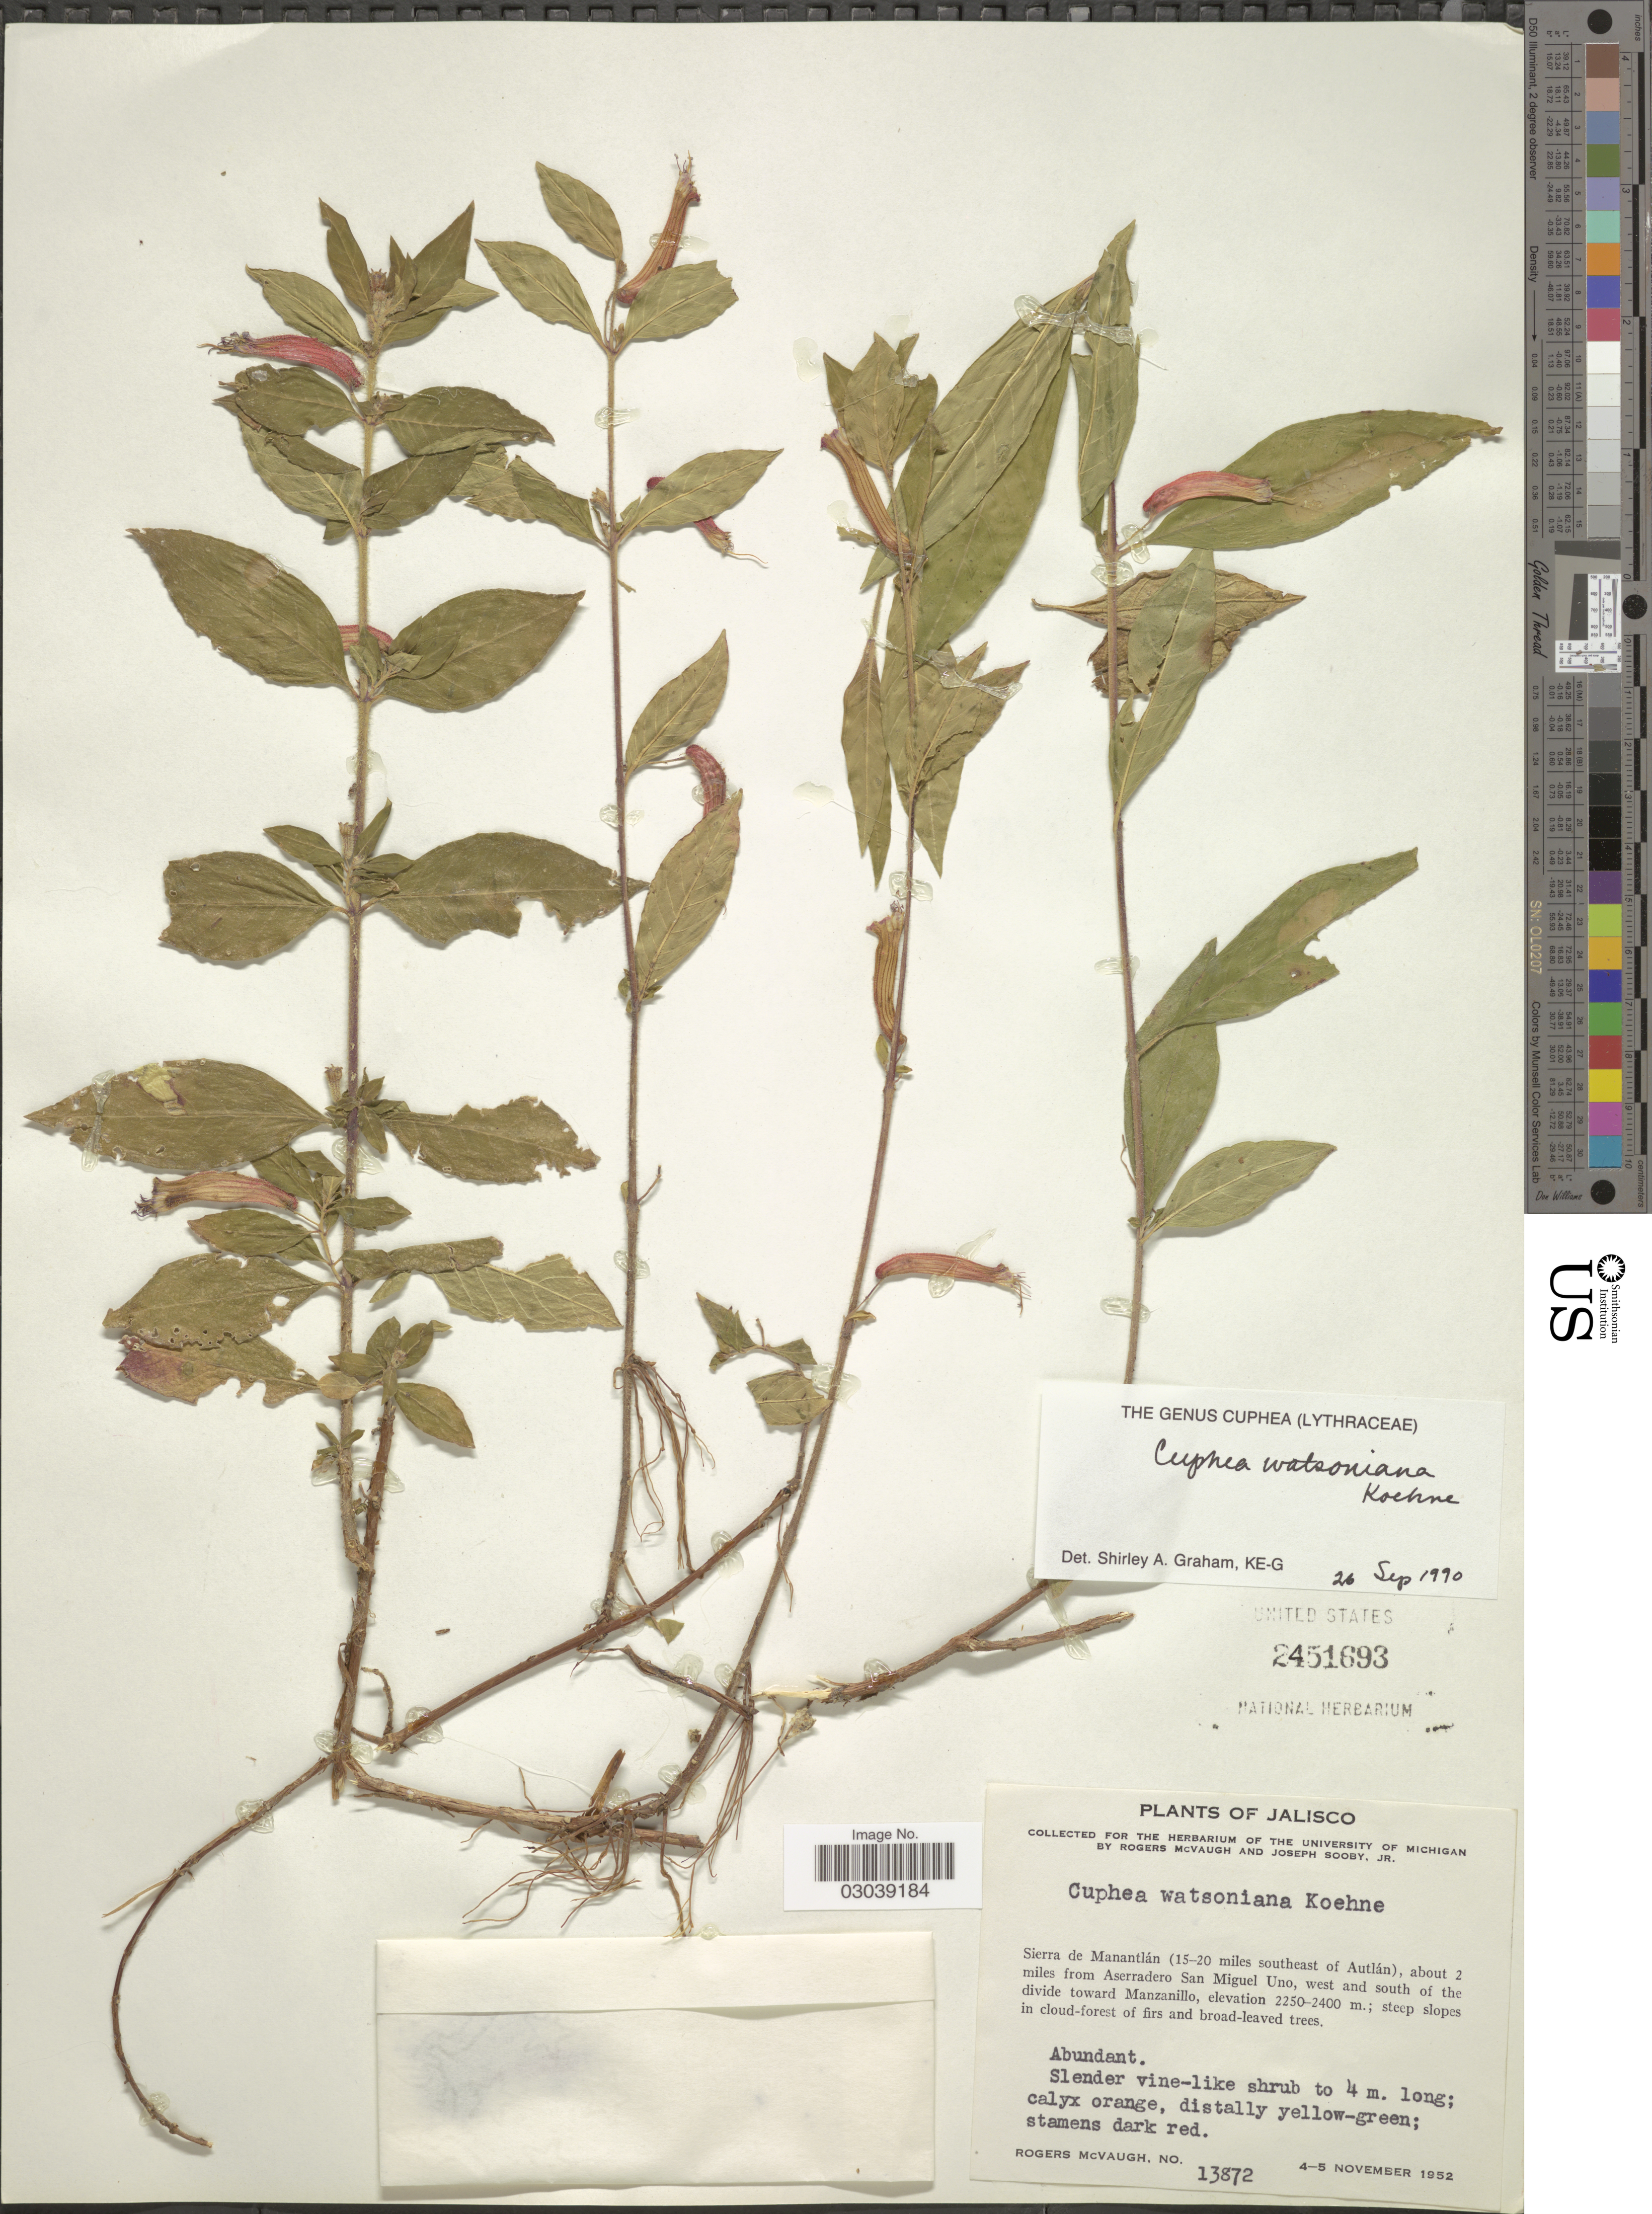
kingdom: Plantae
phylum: Tracheophyta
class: Magnoliopsida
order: Myrtales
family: Lythraceae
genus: Cuphea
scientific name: Cuphea watsoniana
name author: Koehne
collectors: R. McVaugh & J. Sooby Jr.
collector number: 13872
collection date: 1952-11-04/1952-11-05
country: Mexico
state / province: Jalisco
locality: Sierra de Manantlán (15-20 miles southeast of Autlán), about 2 miles from Aserradero San Miguel Uno, west and south of the divide toward Manzanillo.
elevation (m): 2250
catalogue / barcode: US 2451693